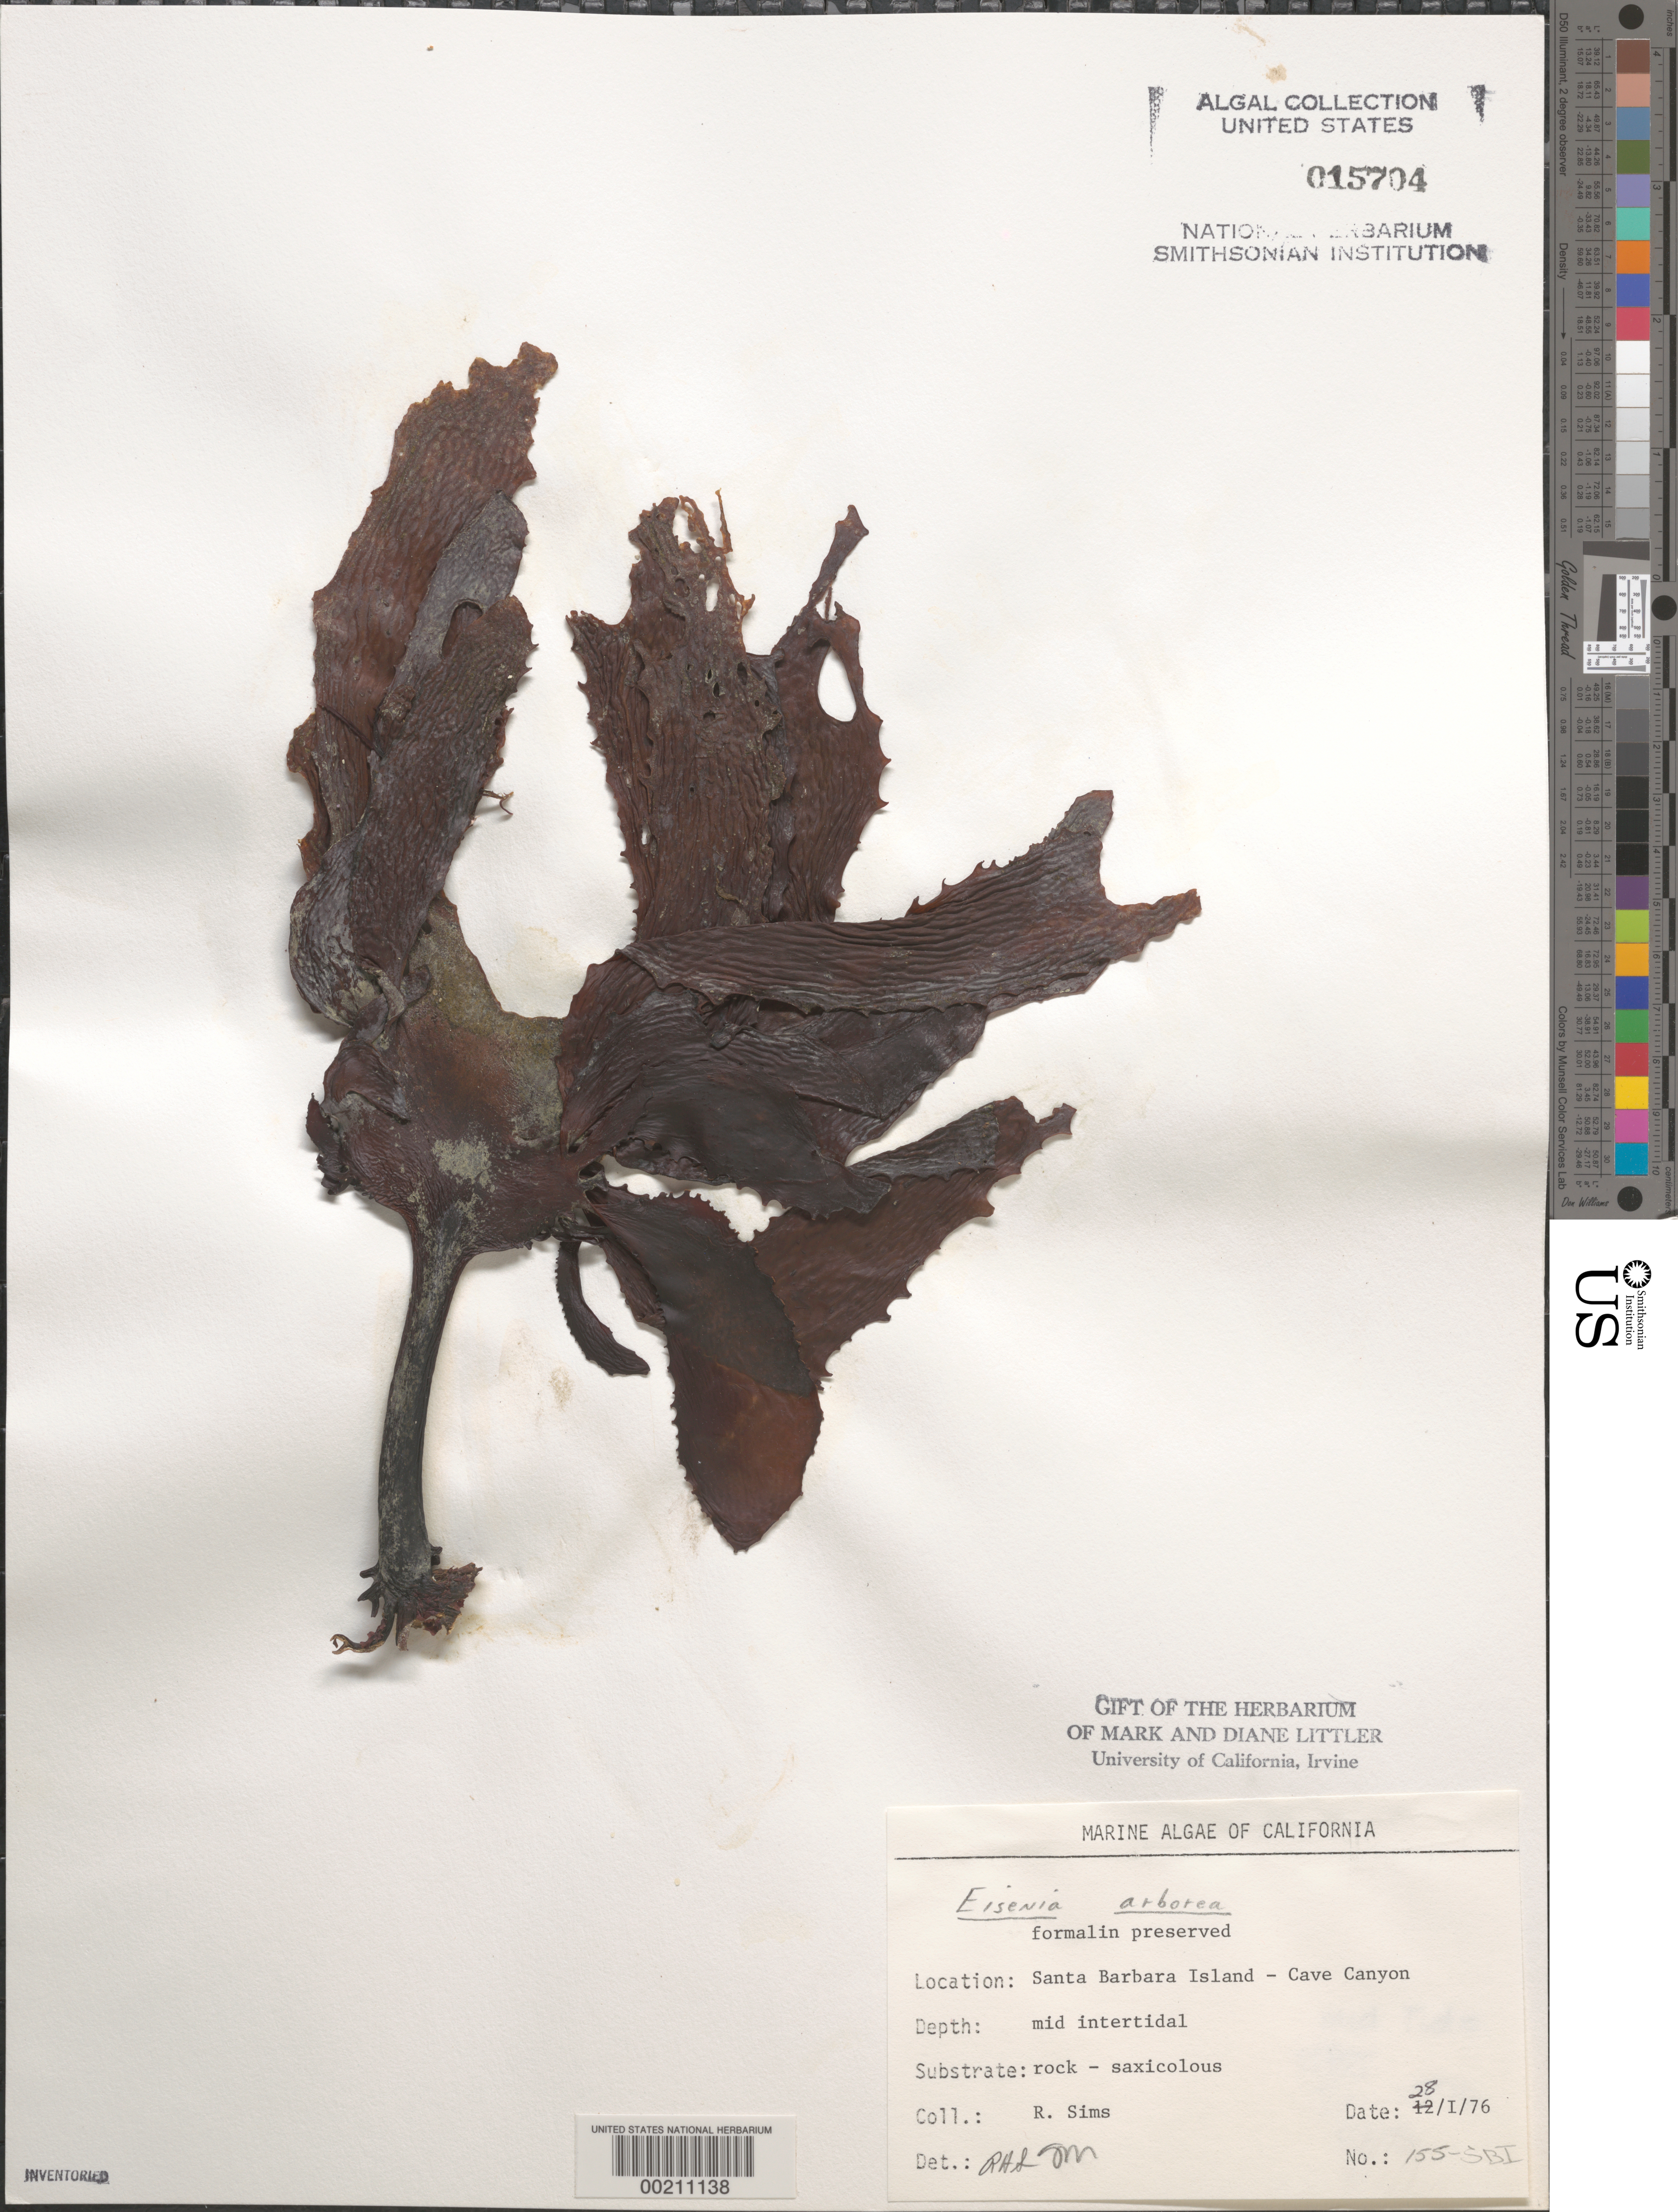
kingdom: Chromista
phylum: Ochrophyta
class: Phaeophyceae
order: Laminariales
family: Lessoniaceae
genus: Eisenia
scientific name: Eisenia arborea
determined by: Sims, Robert H.; Murray, S. N.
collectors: R. H. Sims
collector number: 155-sbi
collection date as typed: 28 Jan 1976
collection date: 1976-01-28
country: United States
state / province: California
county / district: Santa Barbara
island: Santa Barbara Island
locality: Cave Canyon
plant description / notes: BLM-SOCALBIGHT Rocky Intertidal Survey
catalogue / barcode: US 15704